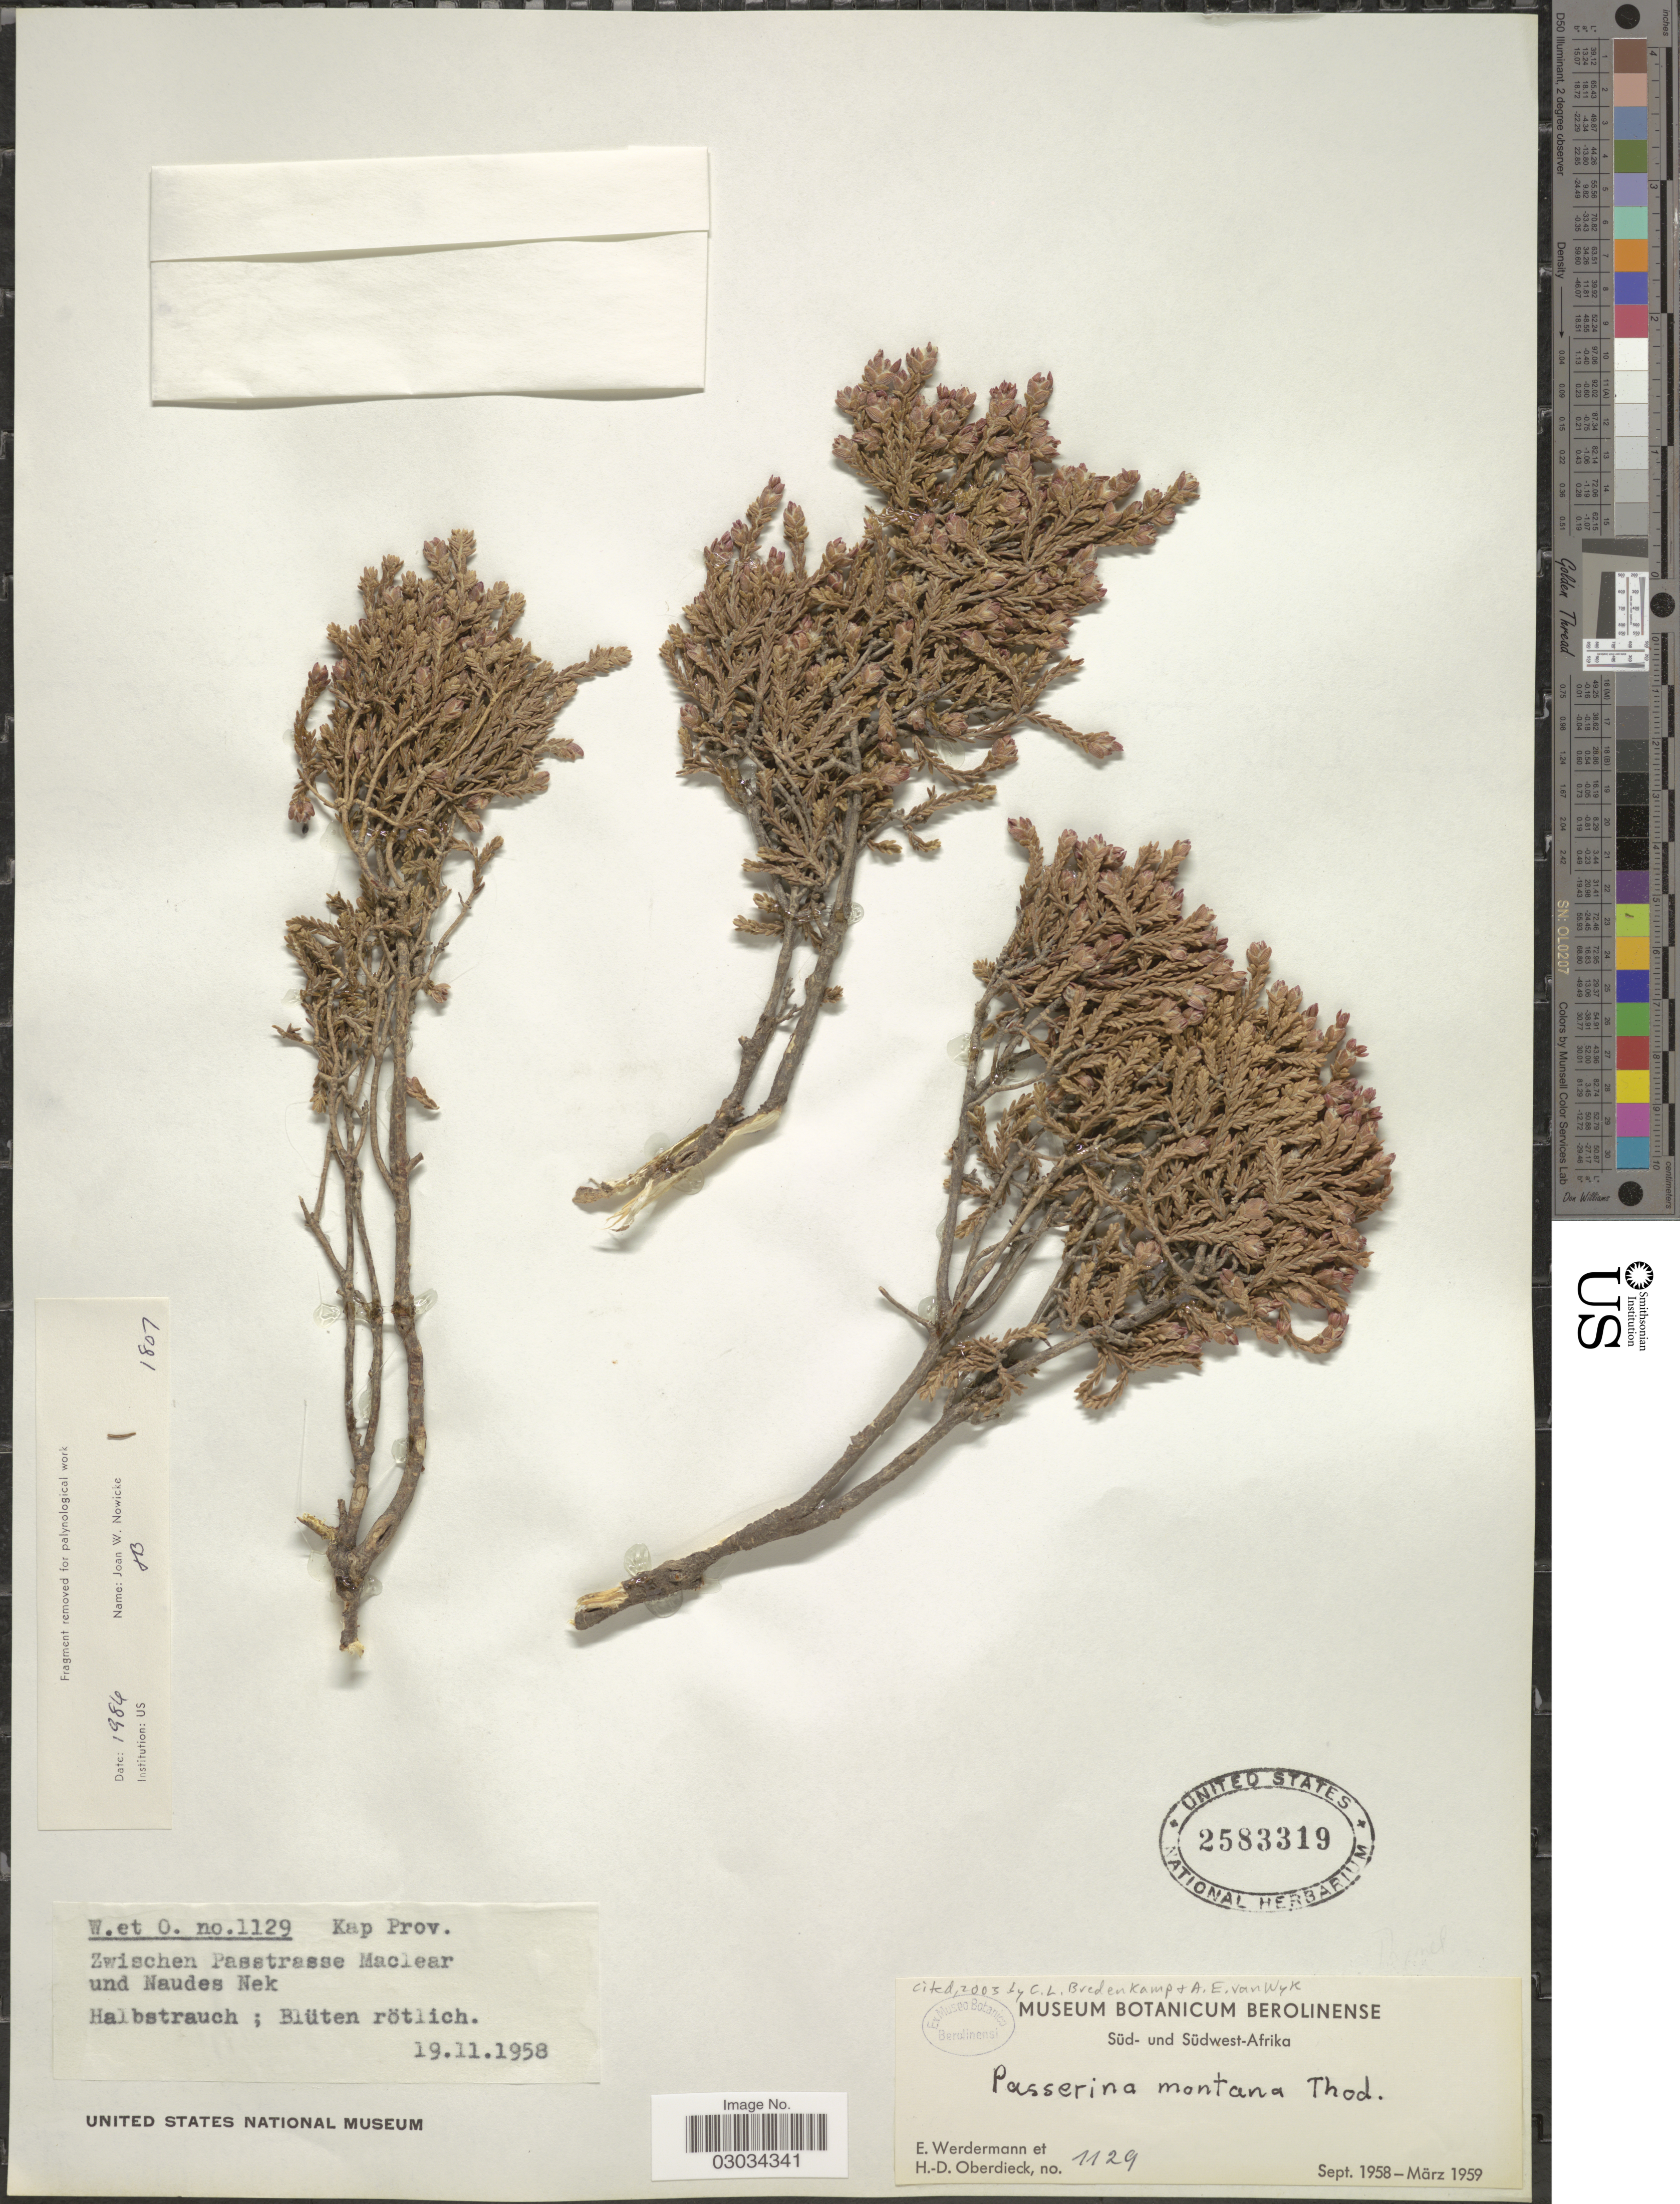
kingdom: Plantae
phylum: Tracheophyta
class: Magnoliopsida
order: Malvales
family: Thymelaeaceae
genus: Passerina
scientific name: Passerina montana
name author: Thoday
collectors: E. Werdermann & H. Oberdieck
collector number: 1129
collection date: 1958-11-19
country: South Africa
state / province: Eastern Cape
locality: Kap Prov. Zwischen Passtrasse Maclear und Naudes Nek.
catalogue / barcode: US 2583319